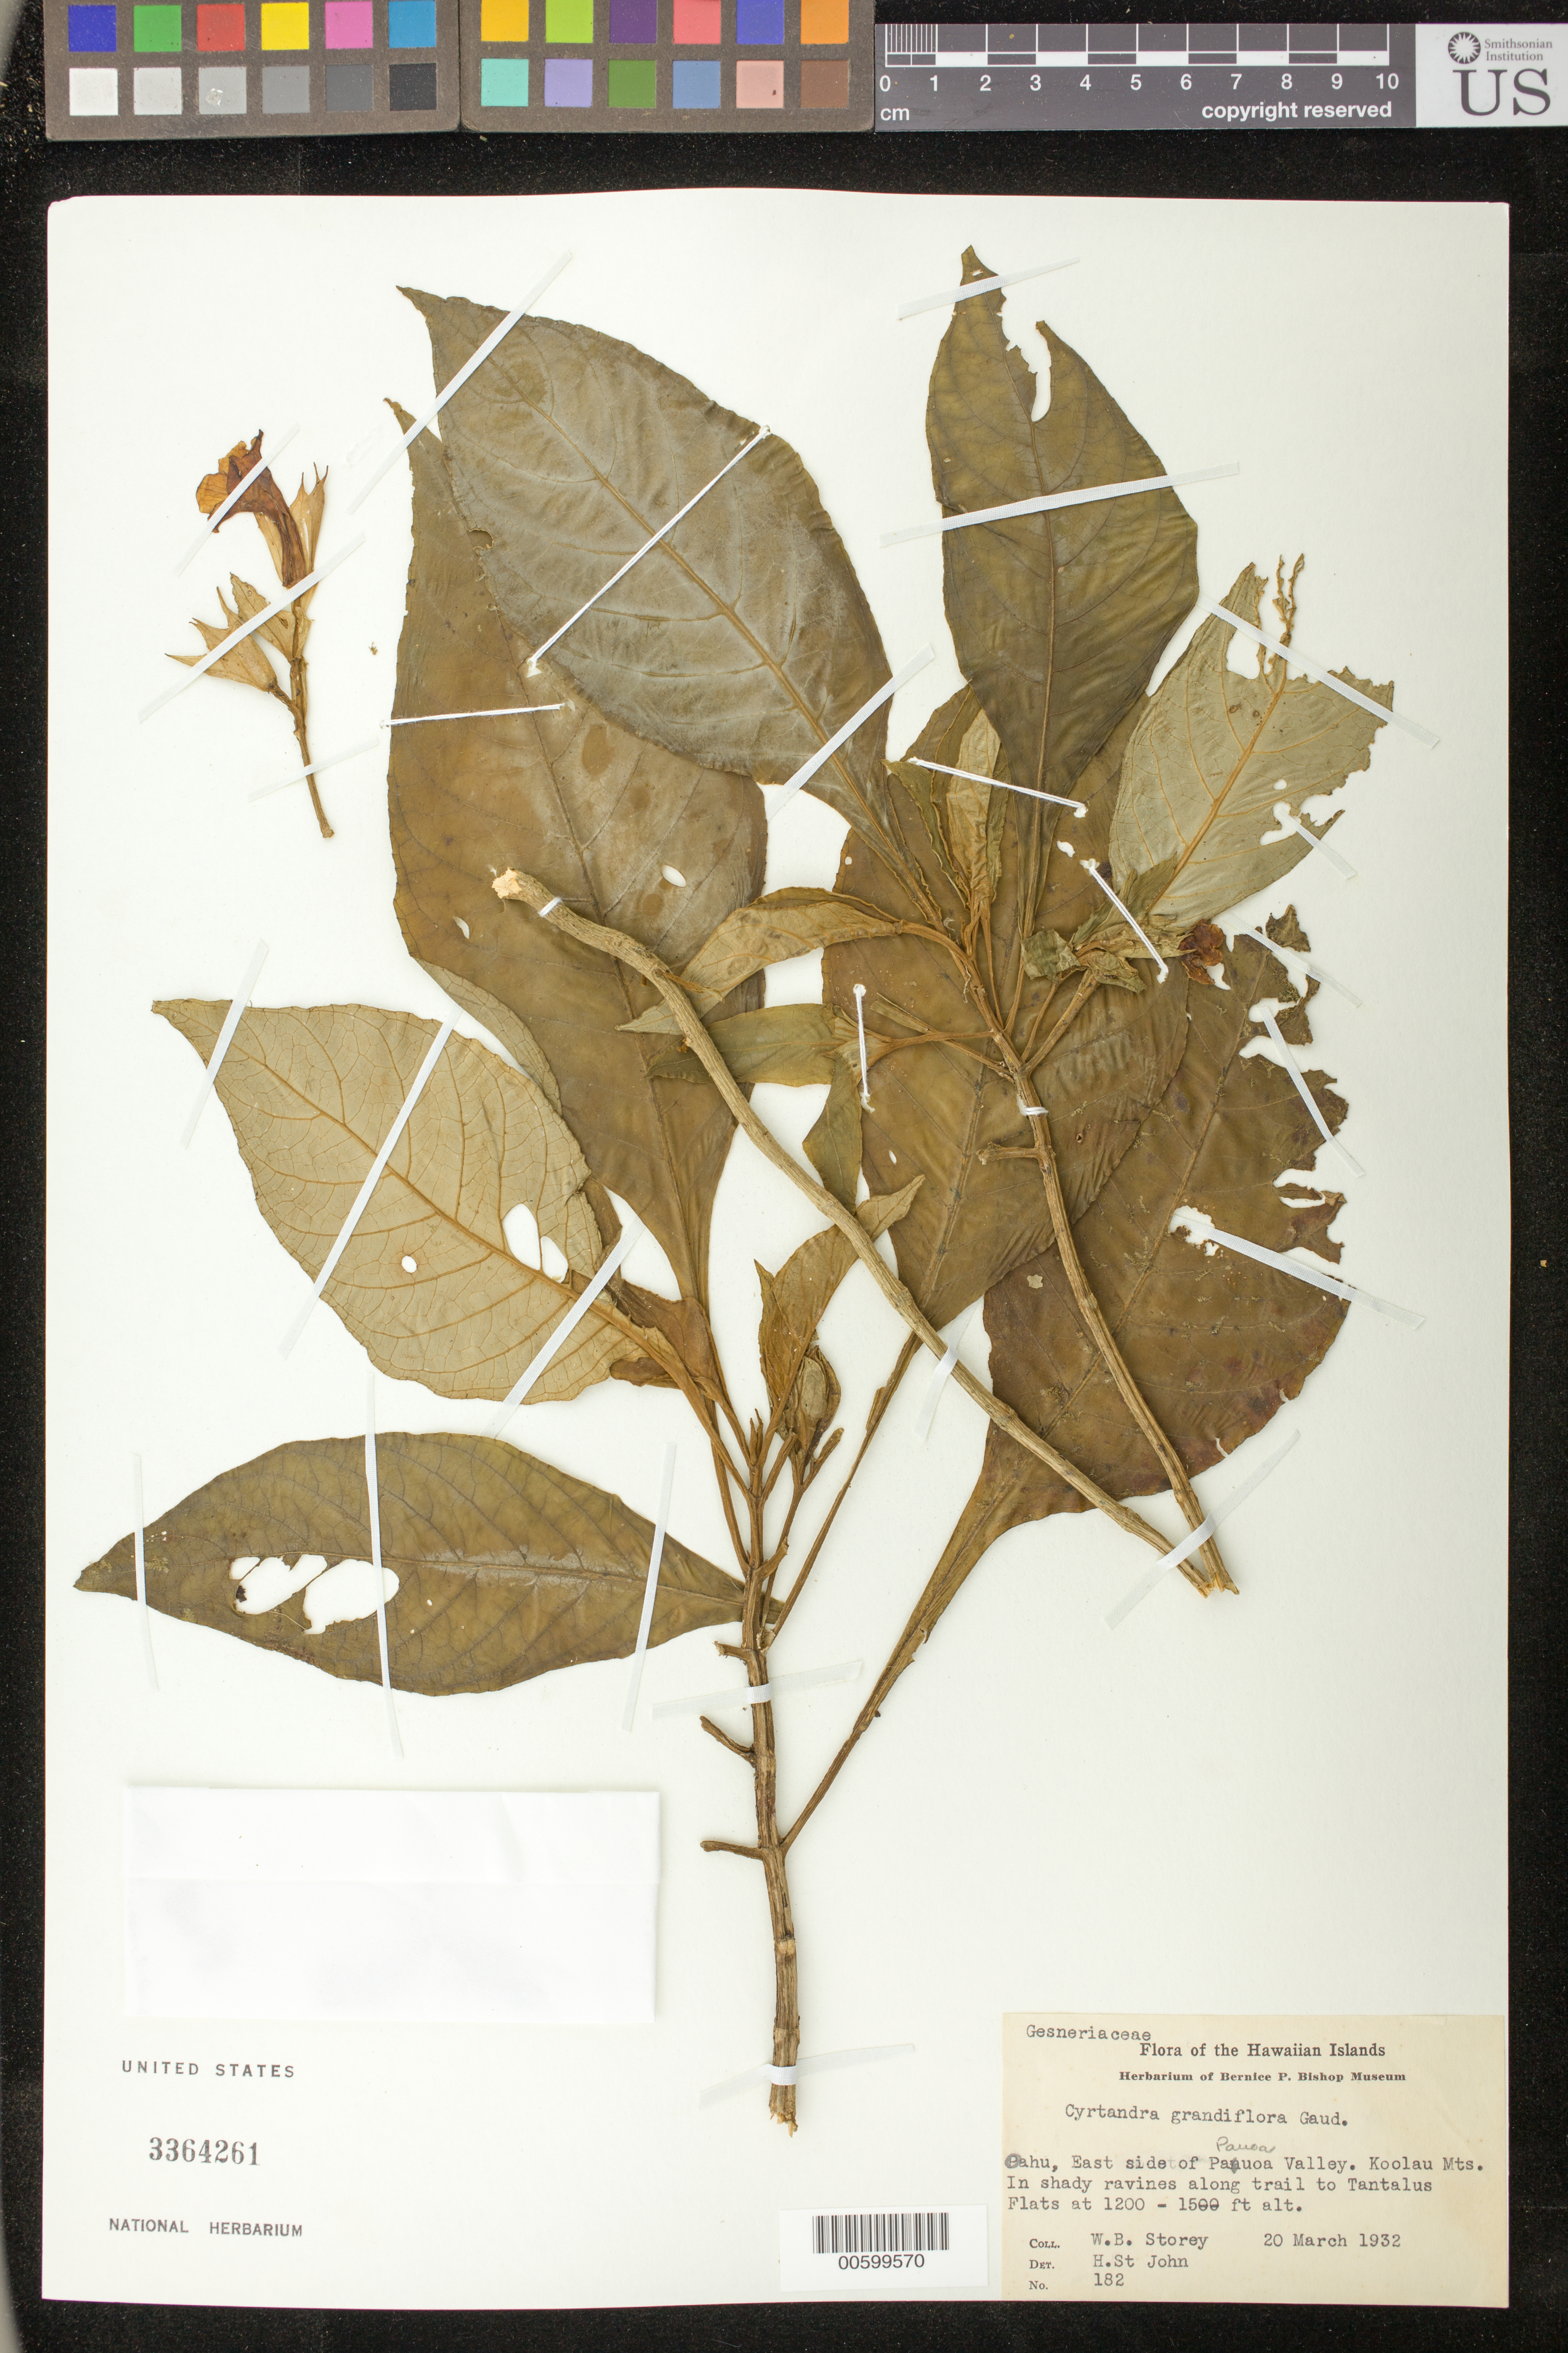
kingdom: Plantae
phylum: Tracheophyta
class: Magnoliopsida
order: Lamiales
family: Gesneriaceae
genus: Cyrtandra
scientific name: Cyrtandra grandiflora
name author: Gaudich.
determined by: St. John, H.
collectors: W. Storey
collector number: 182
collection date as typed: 20 Mar 1932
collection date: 1932-03-20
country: United States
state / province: Hawaii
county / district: Honolulu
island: Oahu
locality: E side of Pauoa Valley. Koolau Mts, along trail to Tantalus Flats.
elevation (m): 365.76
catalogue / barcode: US 3364261